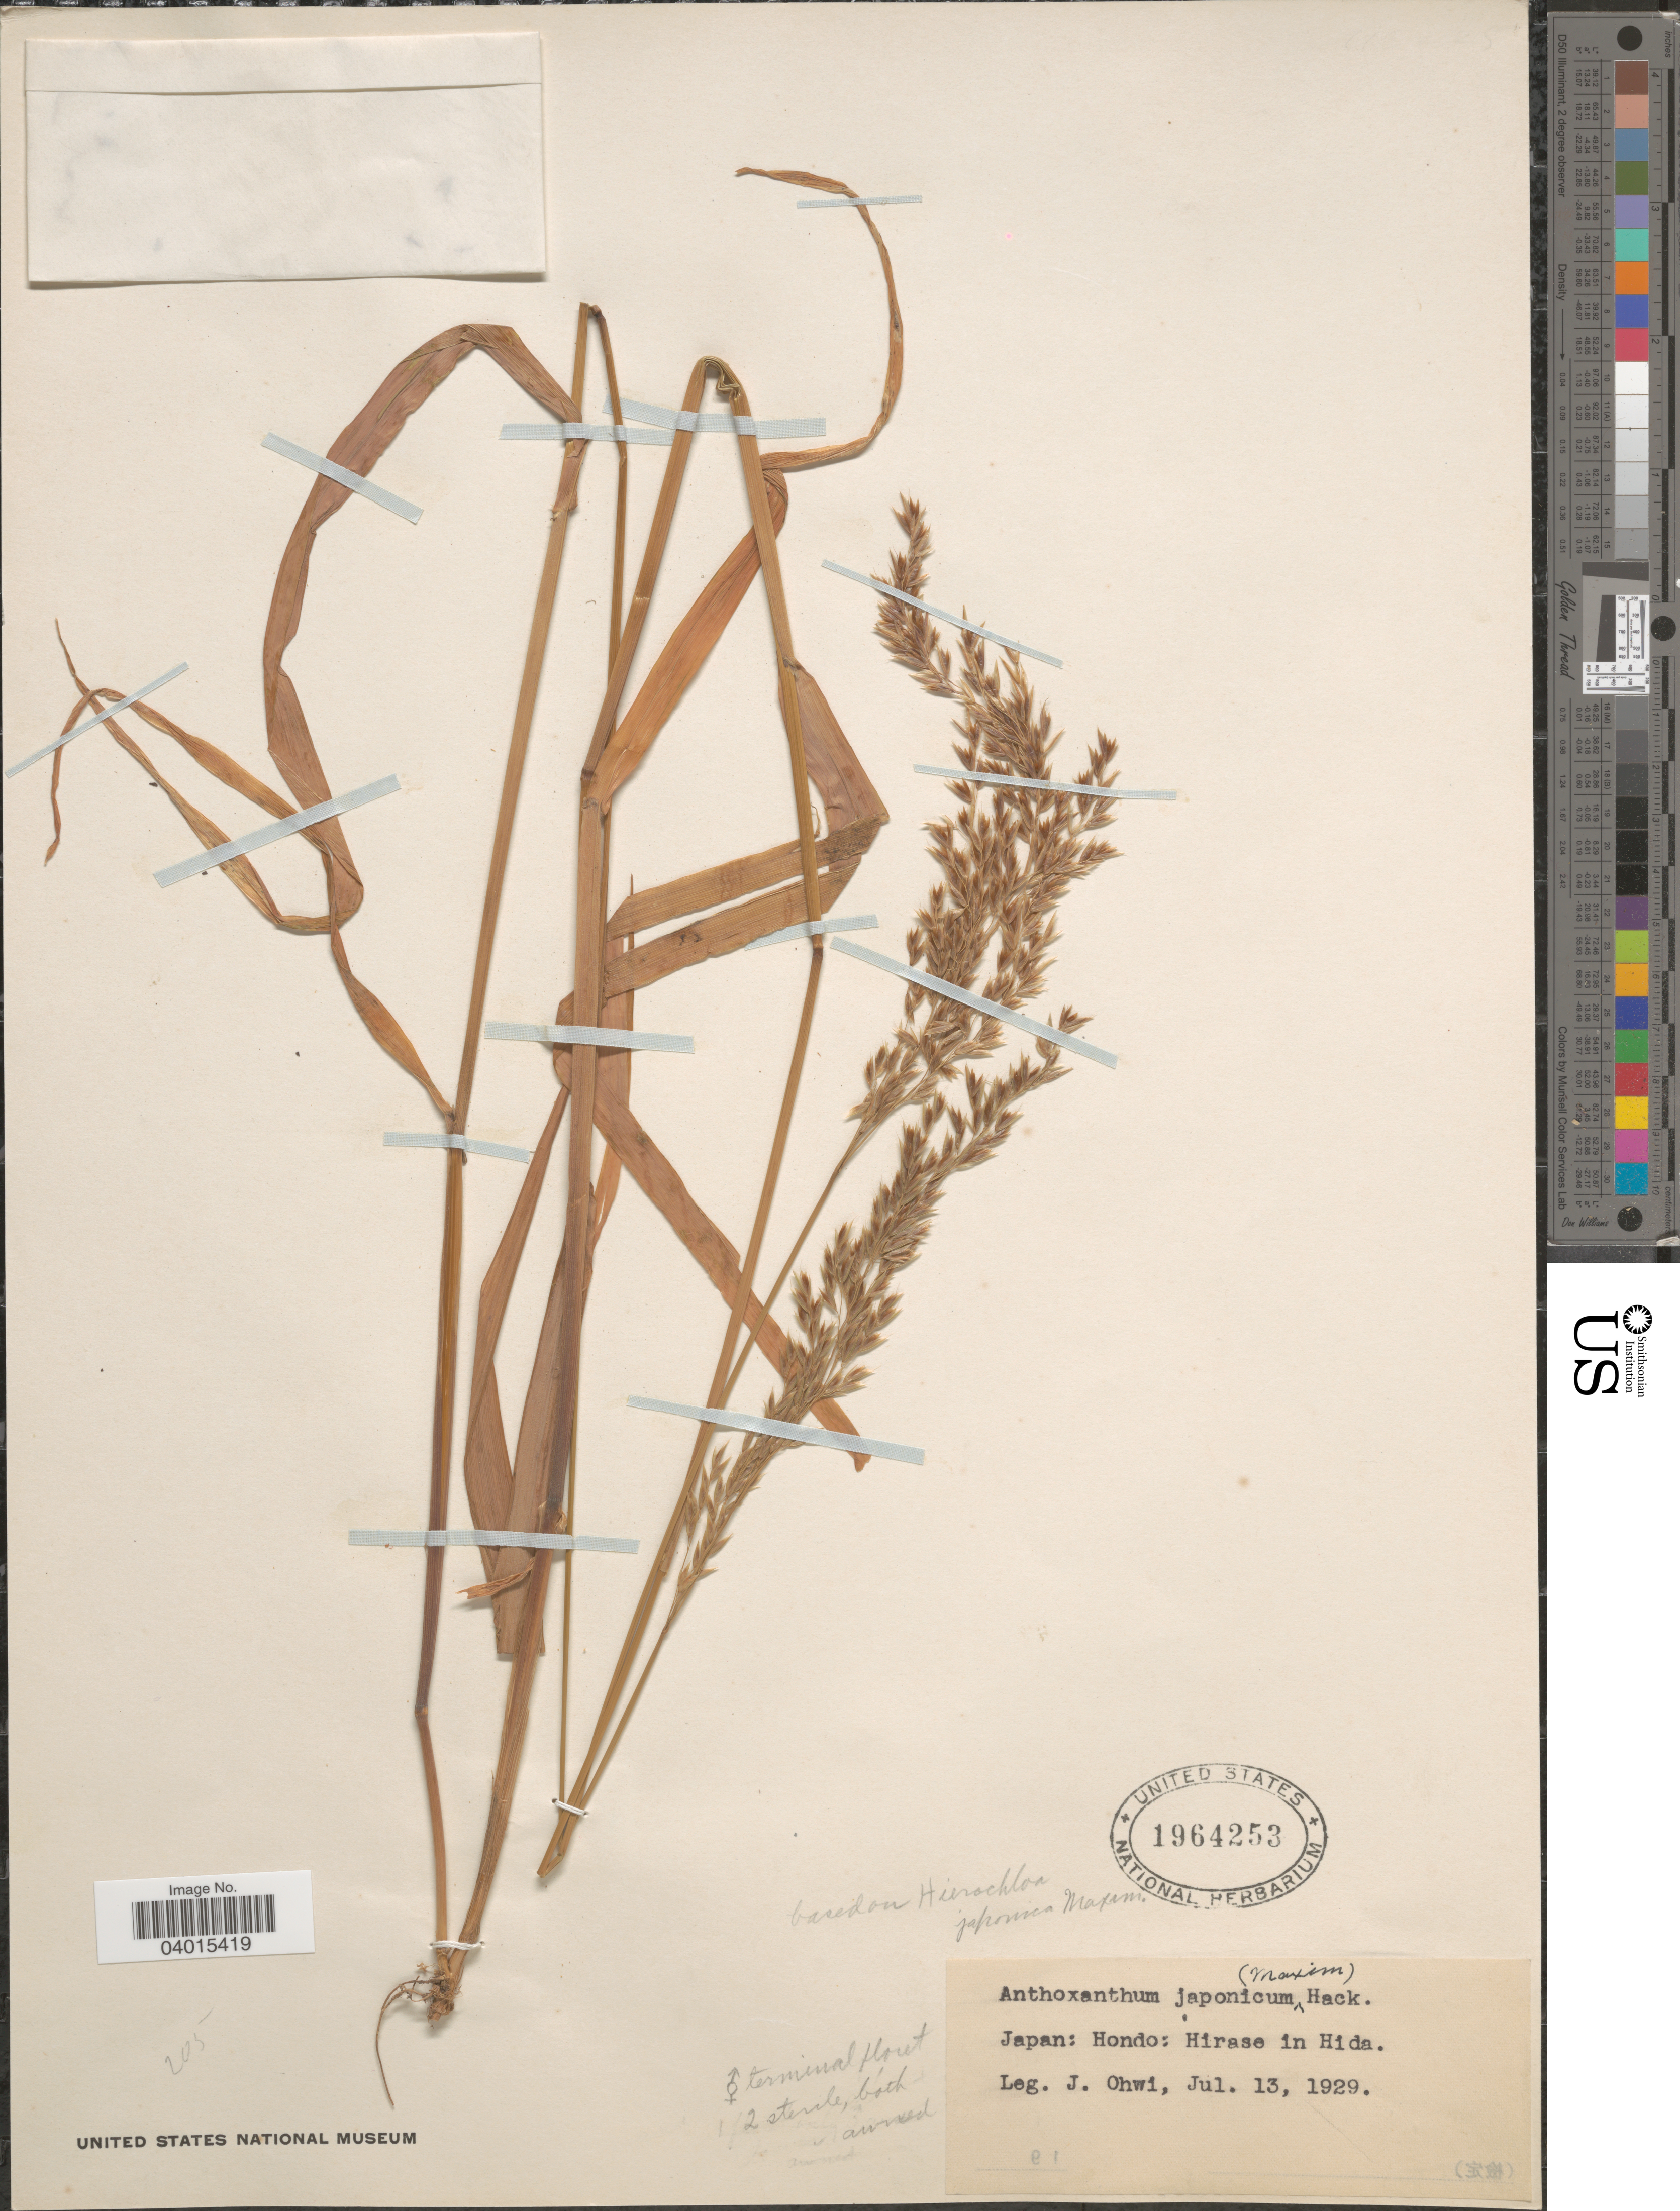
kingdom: Plantae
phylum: Tracheophyta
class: Liliopsida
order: Poales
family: Poaceae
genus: Anthoxanthum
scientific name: Anthoxanthum japonicum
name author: (Maxim.) Hack. ex Matsum.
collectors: J. Ohwi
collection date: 1929-07-13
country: Japan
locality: Hondo: Hirase in Hida.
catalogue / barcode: US 1964253